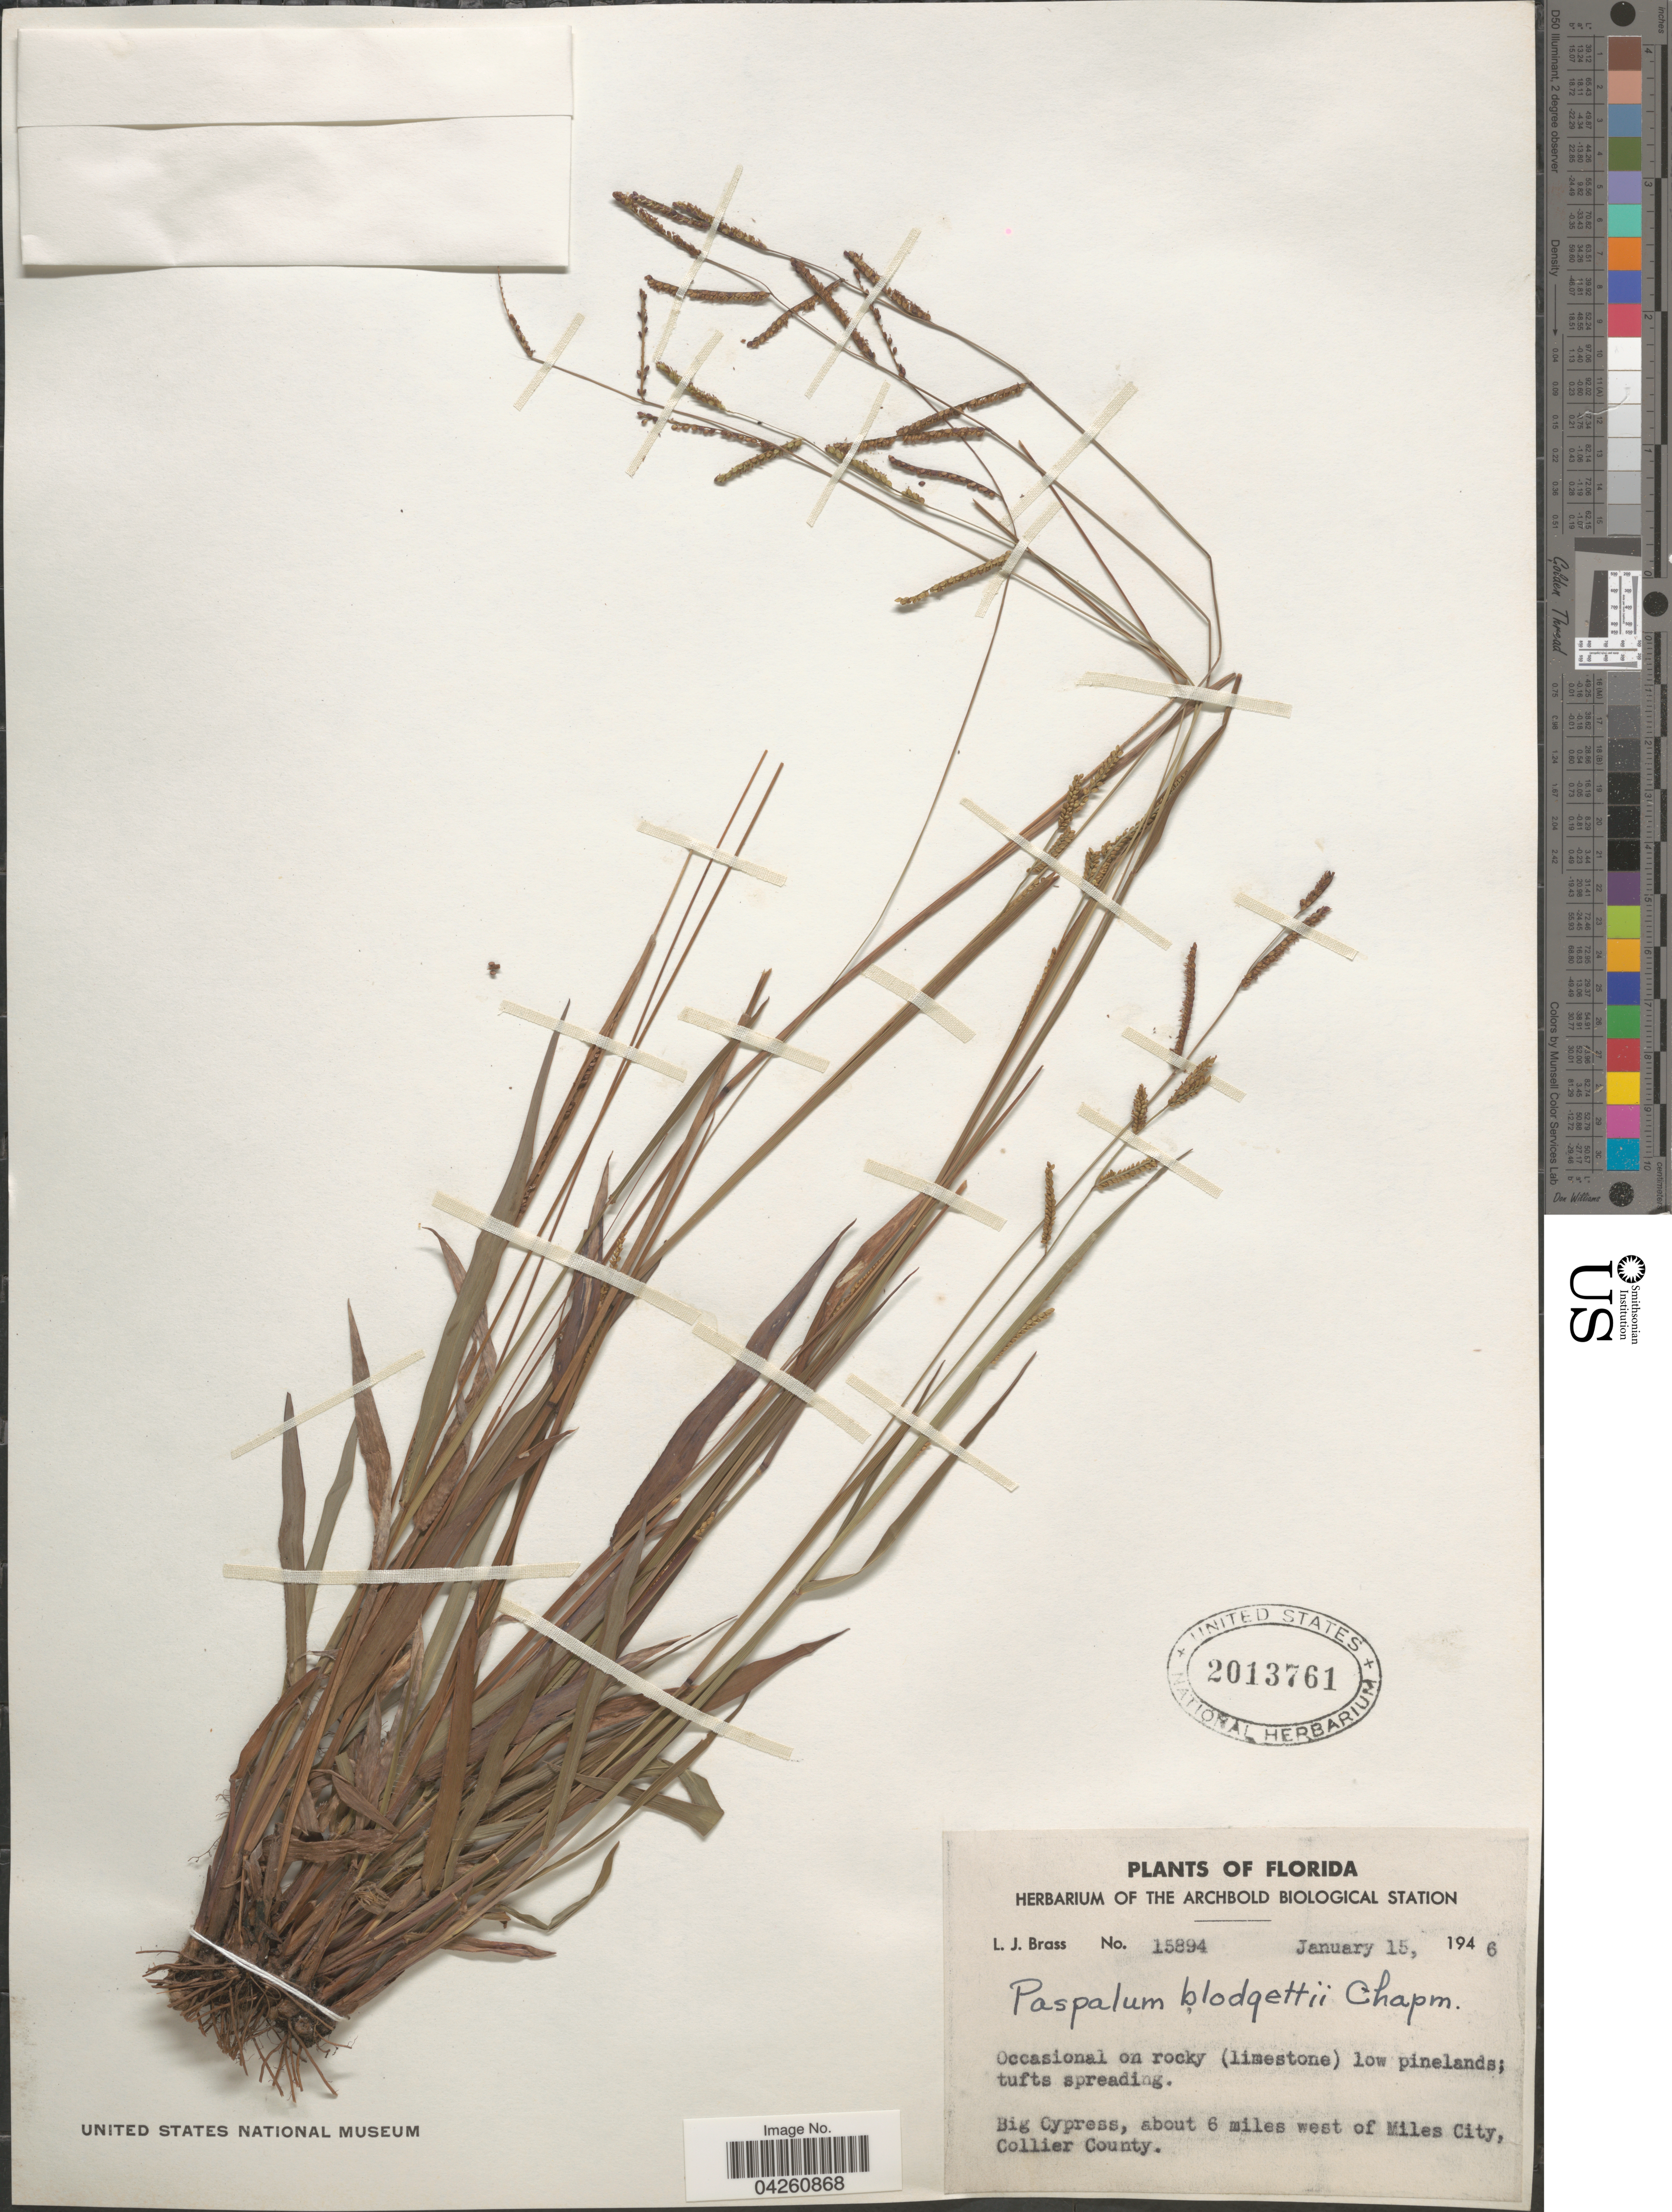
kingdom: Plantae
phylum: Tracheophyta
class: Liliopsida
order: Poales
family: Poaceae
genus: Paspalum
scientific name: Paspalum blodgettii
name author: Chapm.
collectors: L. J. Brass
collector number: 15894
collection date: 1946-01-15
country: United States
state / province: Florida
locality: Big Cypress, about 6 miles west of Miles City, Collier County.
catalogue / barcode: US 2013761